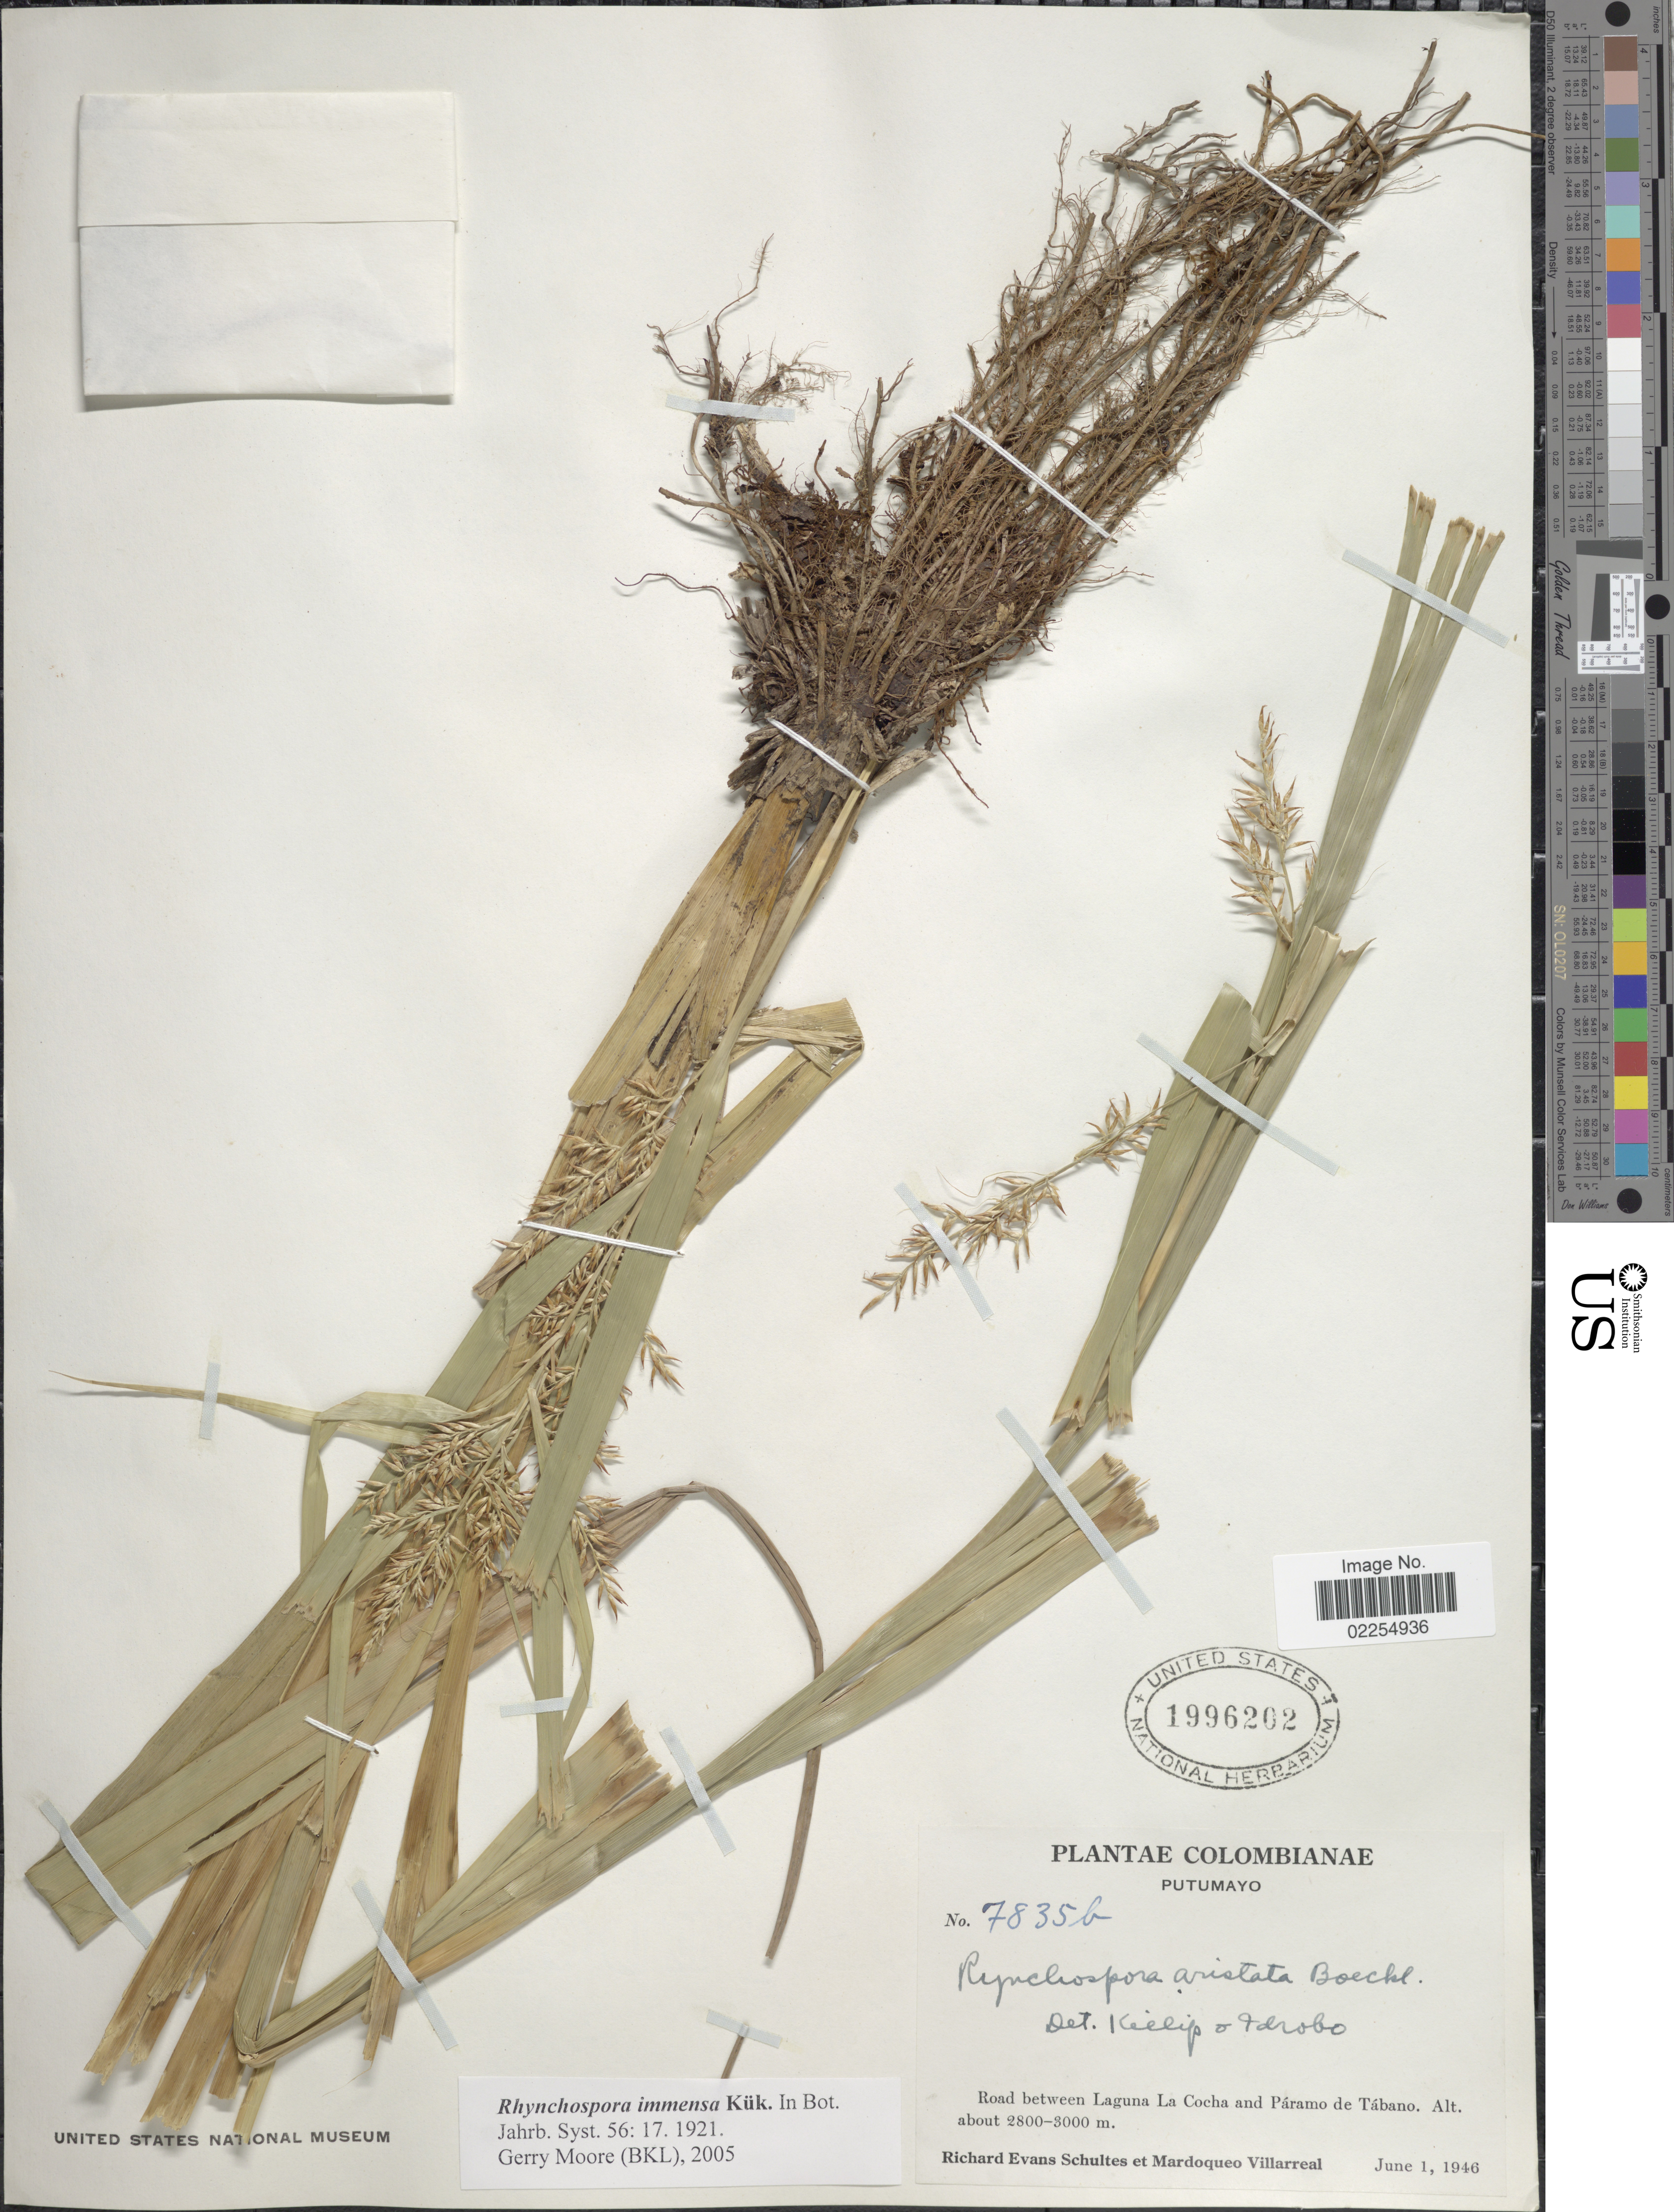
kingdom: Plantae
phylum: Tracheophyta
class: Liliopsida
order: Poales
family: Cyperaceae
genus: Rhynchospora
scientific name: Rhynchospora immensa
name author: Kük.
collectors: R. E. Schultes & M. Villarreal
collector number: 7835b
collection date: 1946-06-01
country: Colombia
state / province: Putumayo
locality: Road between Laguna La Cocha and Paramo de Tabano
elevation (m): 2800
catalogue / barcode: US 1996202